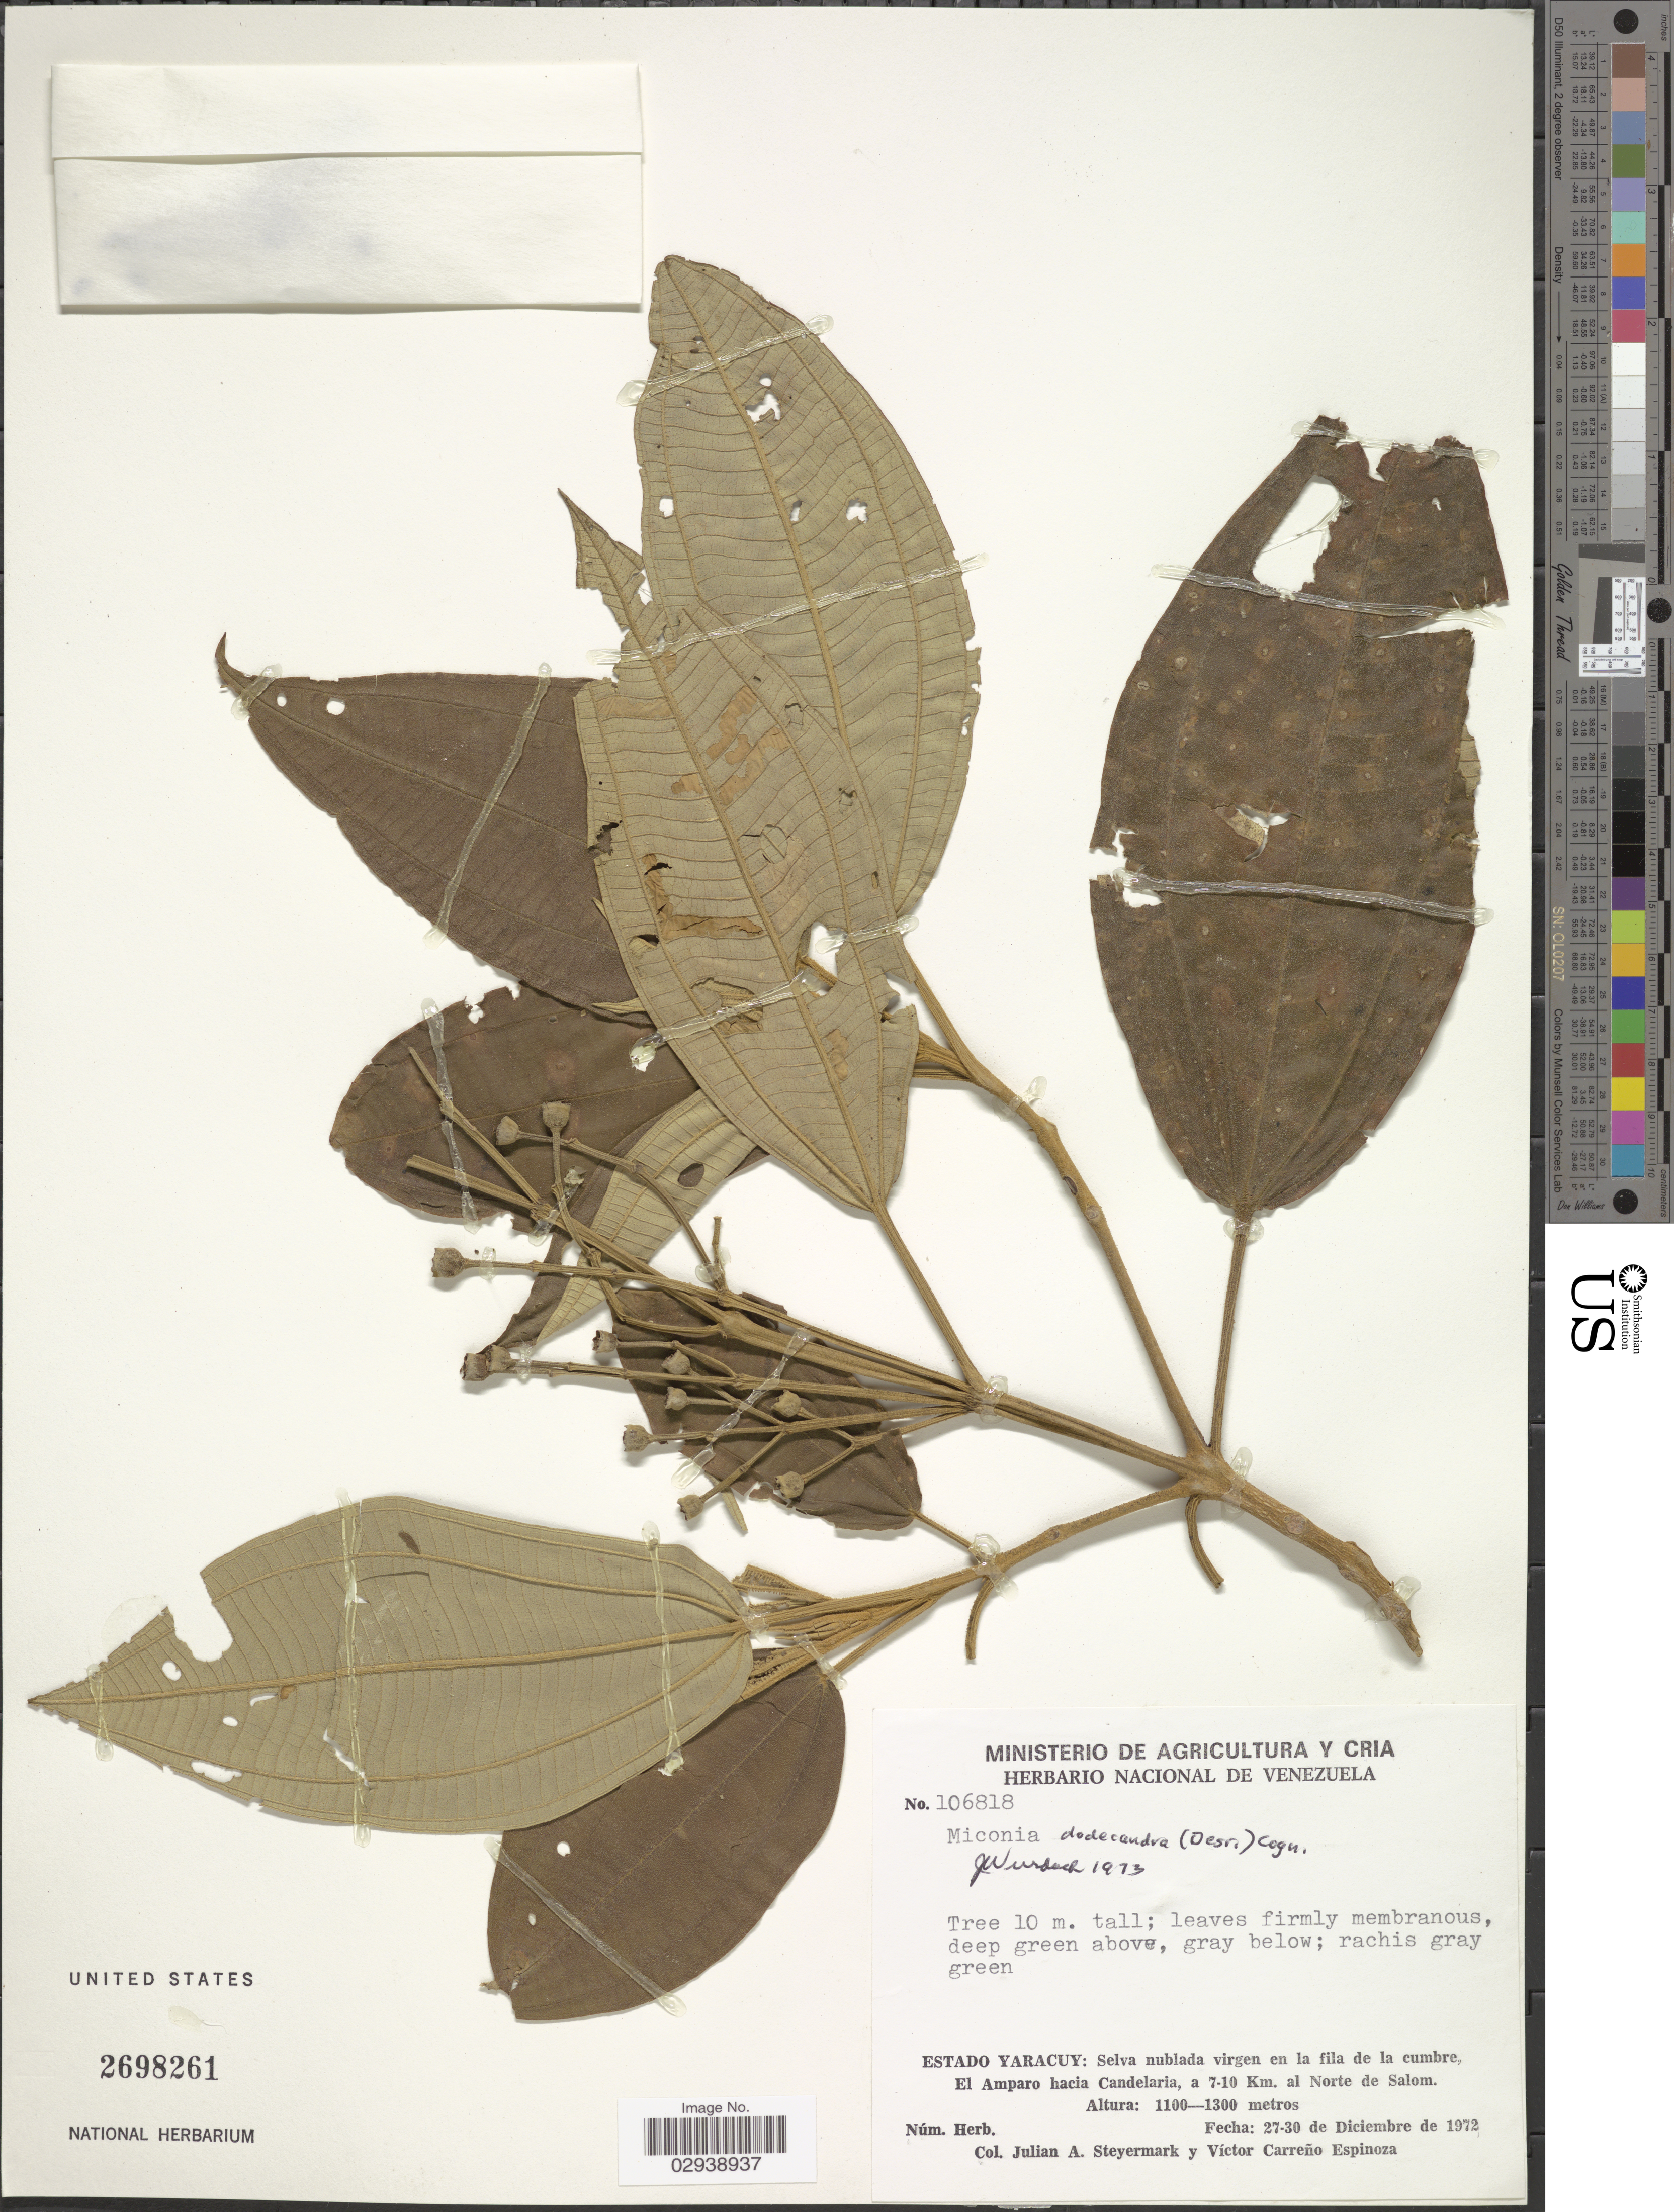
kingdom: Plantae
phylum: Tracheophyta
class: Magnoliopsida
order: Myrtales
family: Melastomataceae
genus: Miconia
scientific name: Miconia dodecandra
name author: Cogn.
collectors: J. Steyermark & V. Carreño E.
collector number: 106818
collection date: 1972-12-27/1972-12-30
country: Venezuela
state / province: Yaracuy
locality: Selva nublada virgen en la fila de la cumbre, El Amparo hacia Candelaria, a 7-10 Km. al Norte de Salom.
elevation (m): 1100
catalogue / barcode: US 2698261